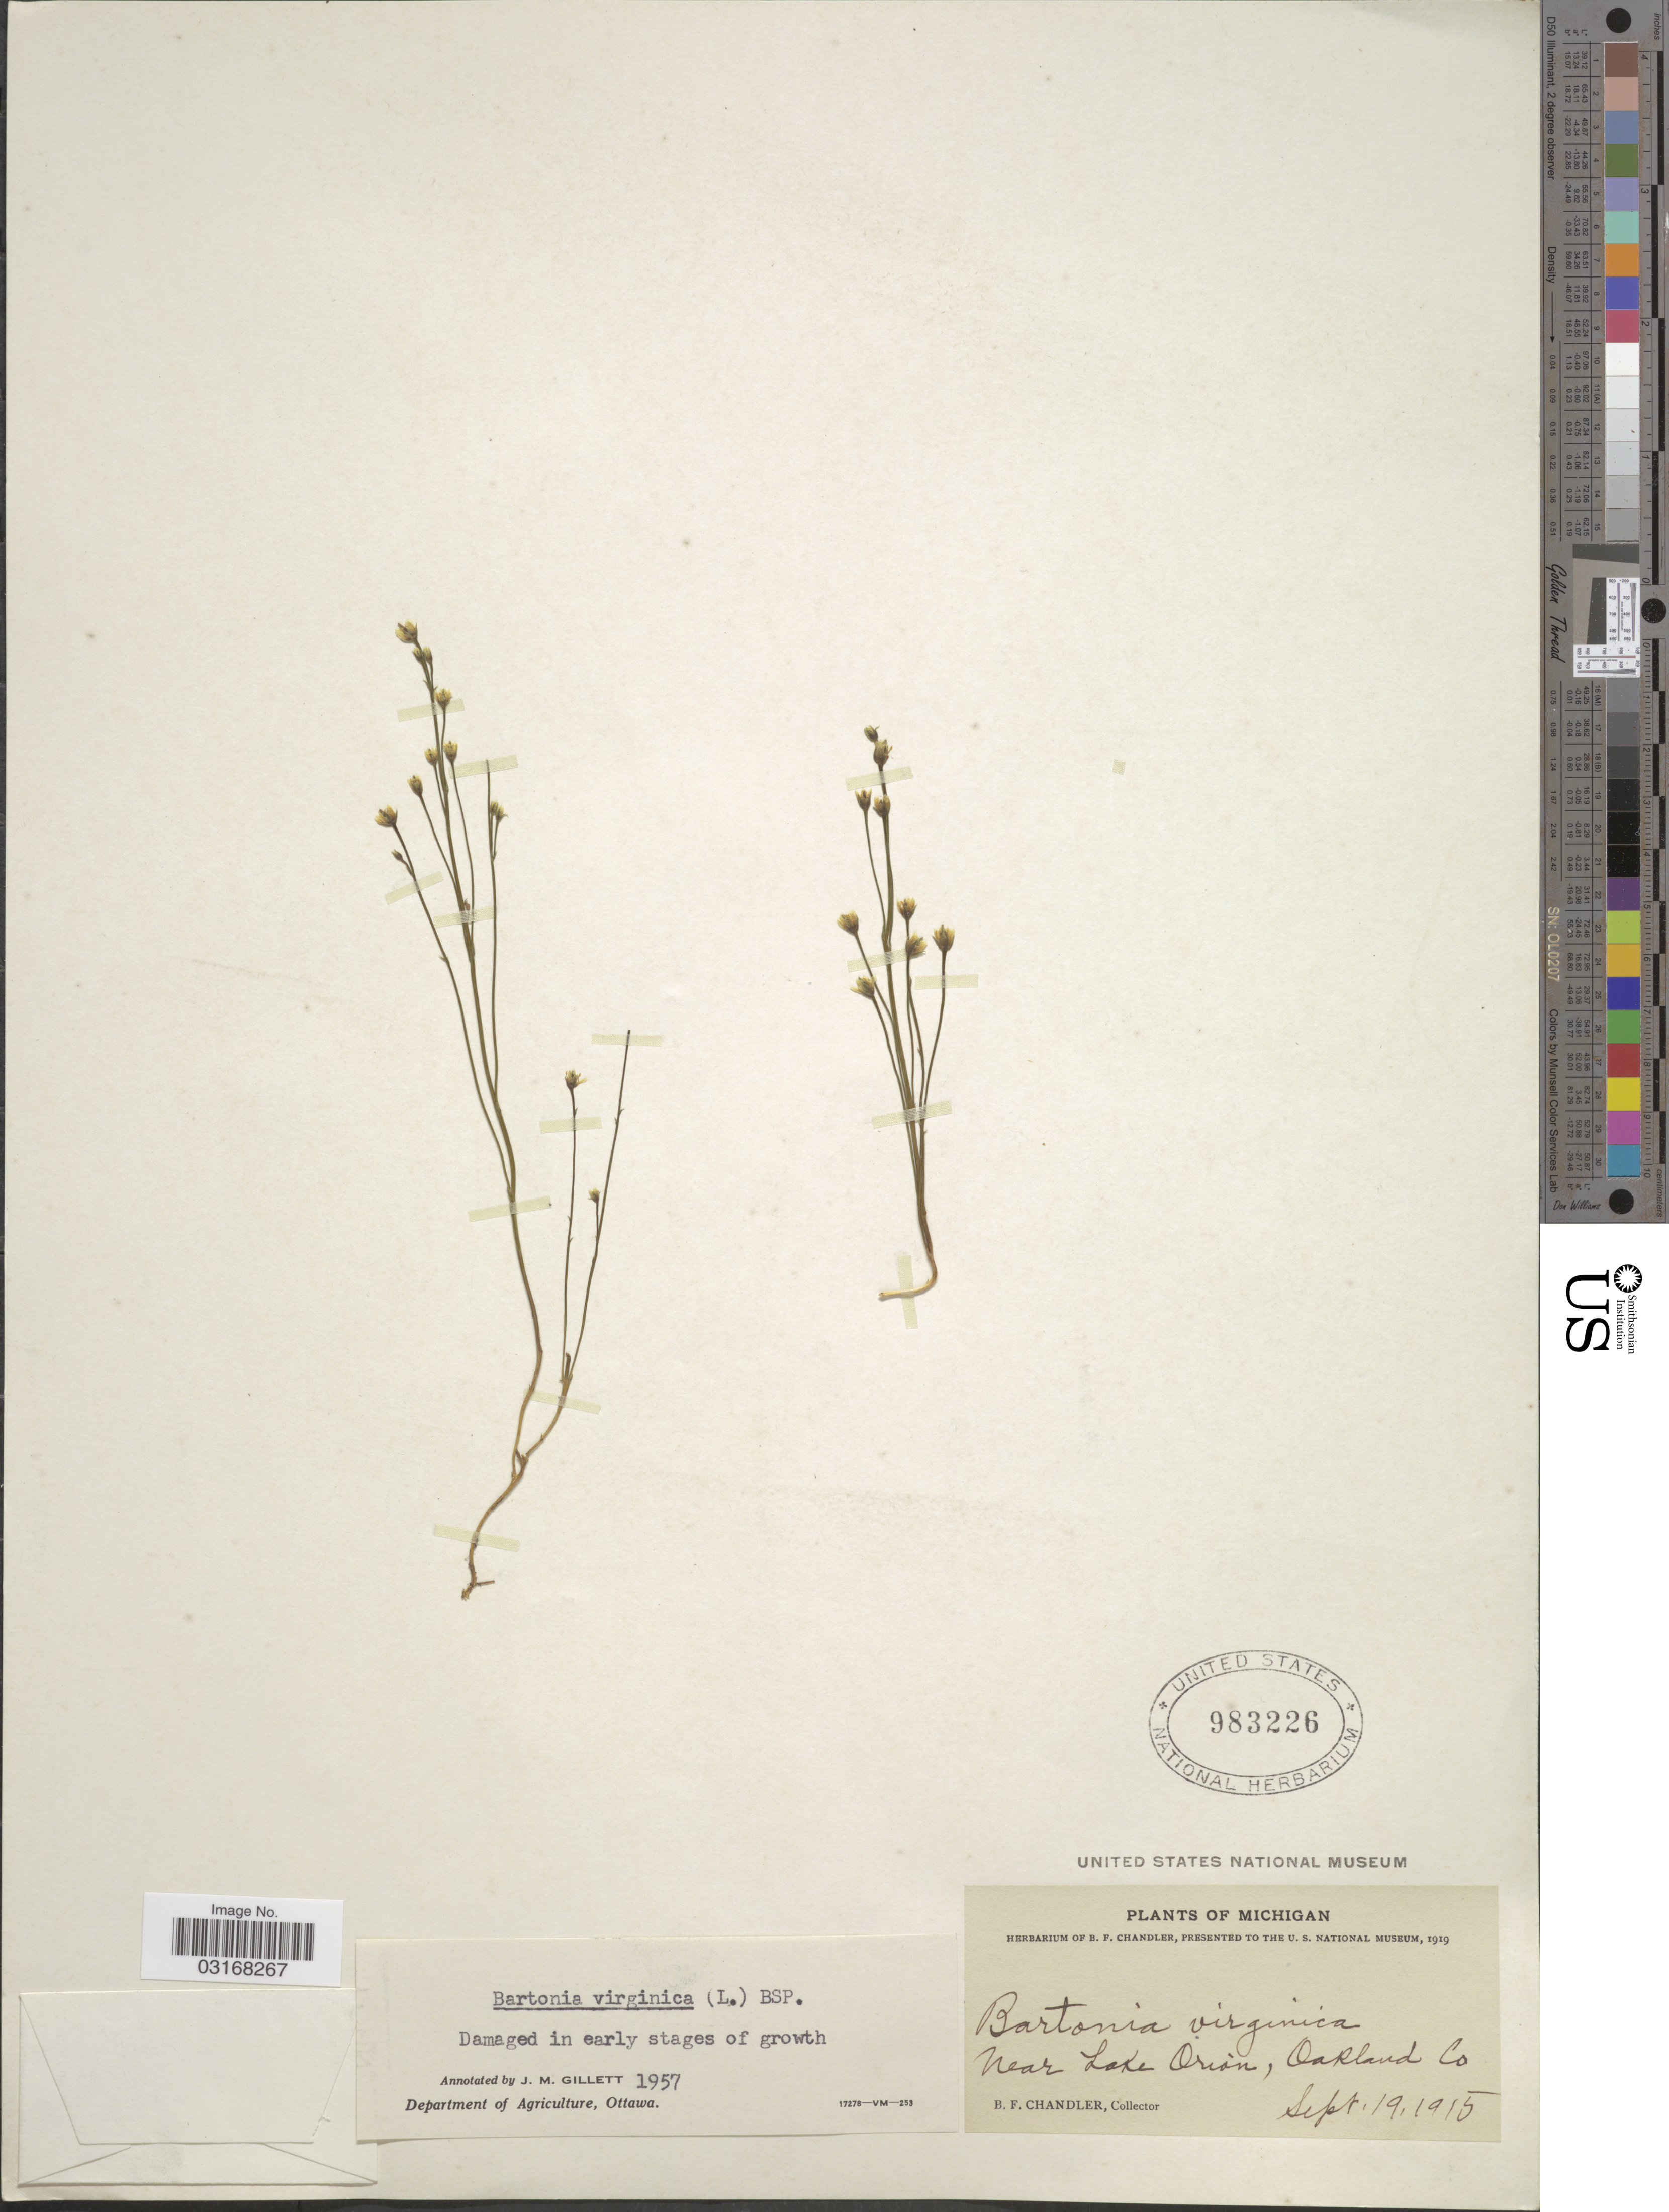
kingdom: Plantae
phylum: Tracheophyta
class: Magnoliopsida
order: Gentianales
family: Gentianaceae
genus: Bartonia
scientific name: Bartonia virginica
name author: (L.) Britton, Stearns & Poggenb.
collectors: B. F. Chandler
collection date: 1915-09-19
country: United States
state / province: Michigan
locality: Near Lake Orion, Oakland Co.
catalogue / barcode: US 983226